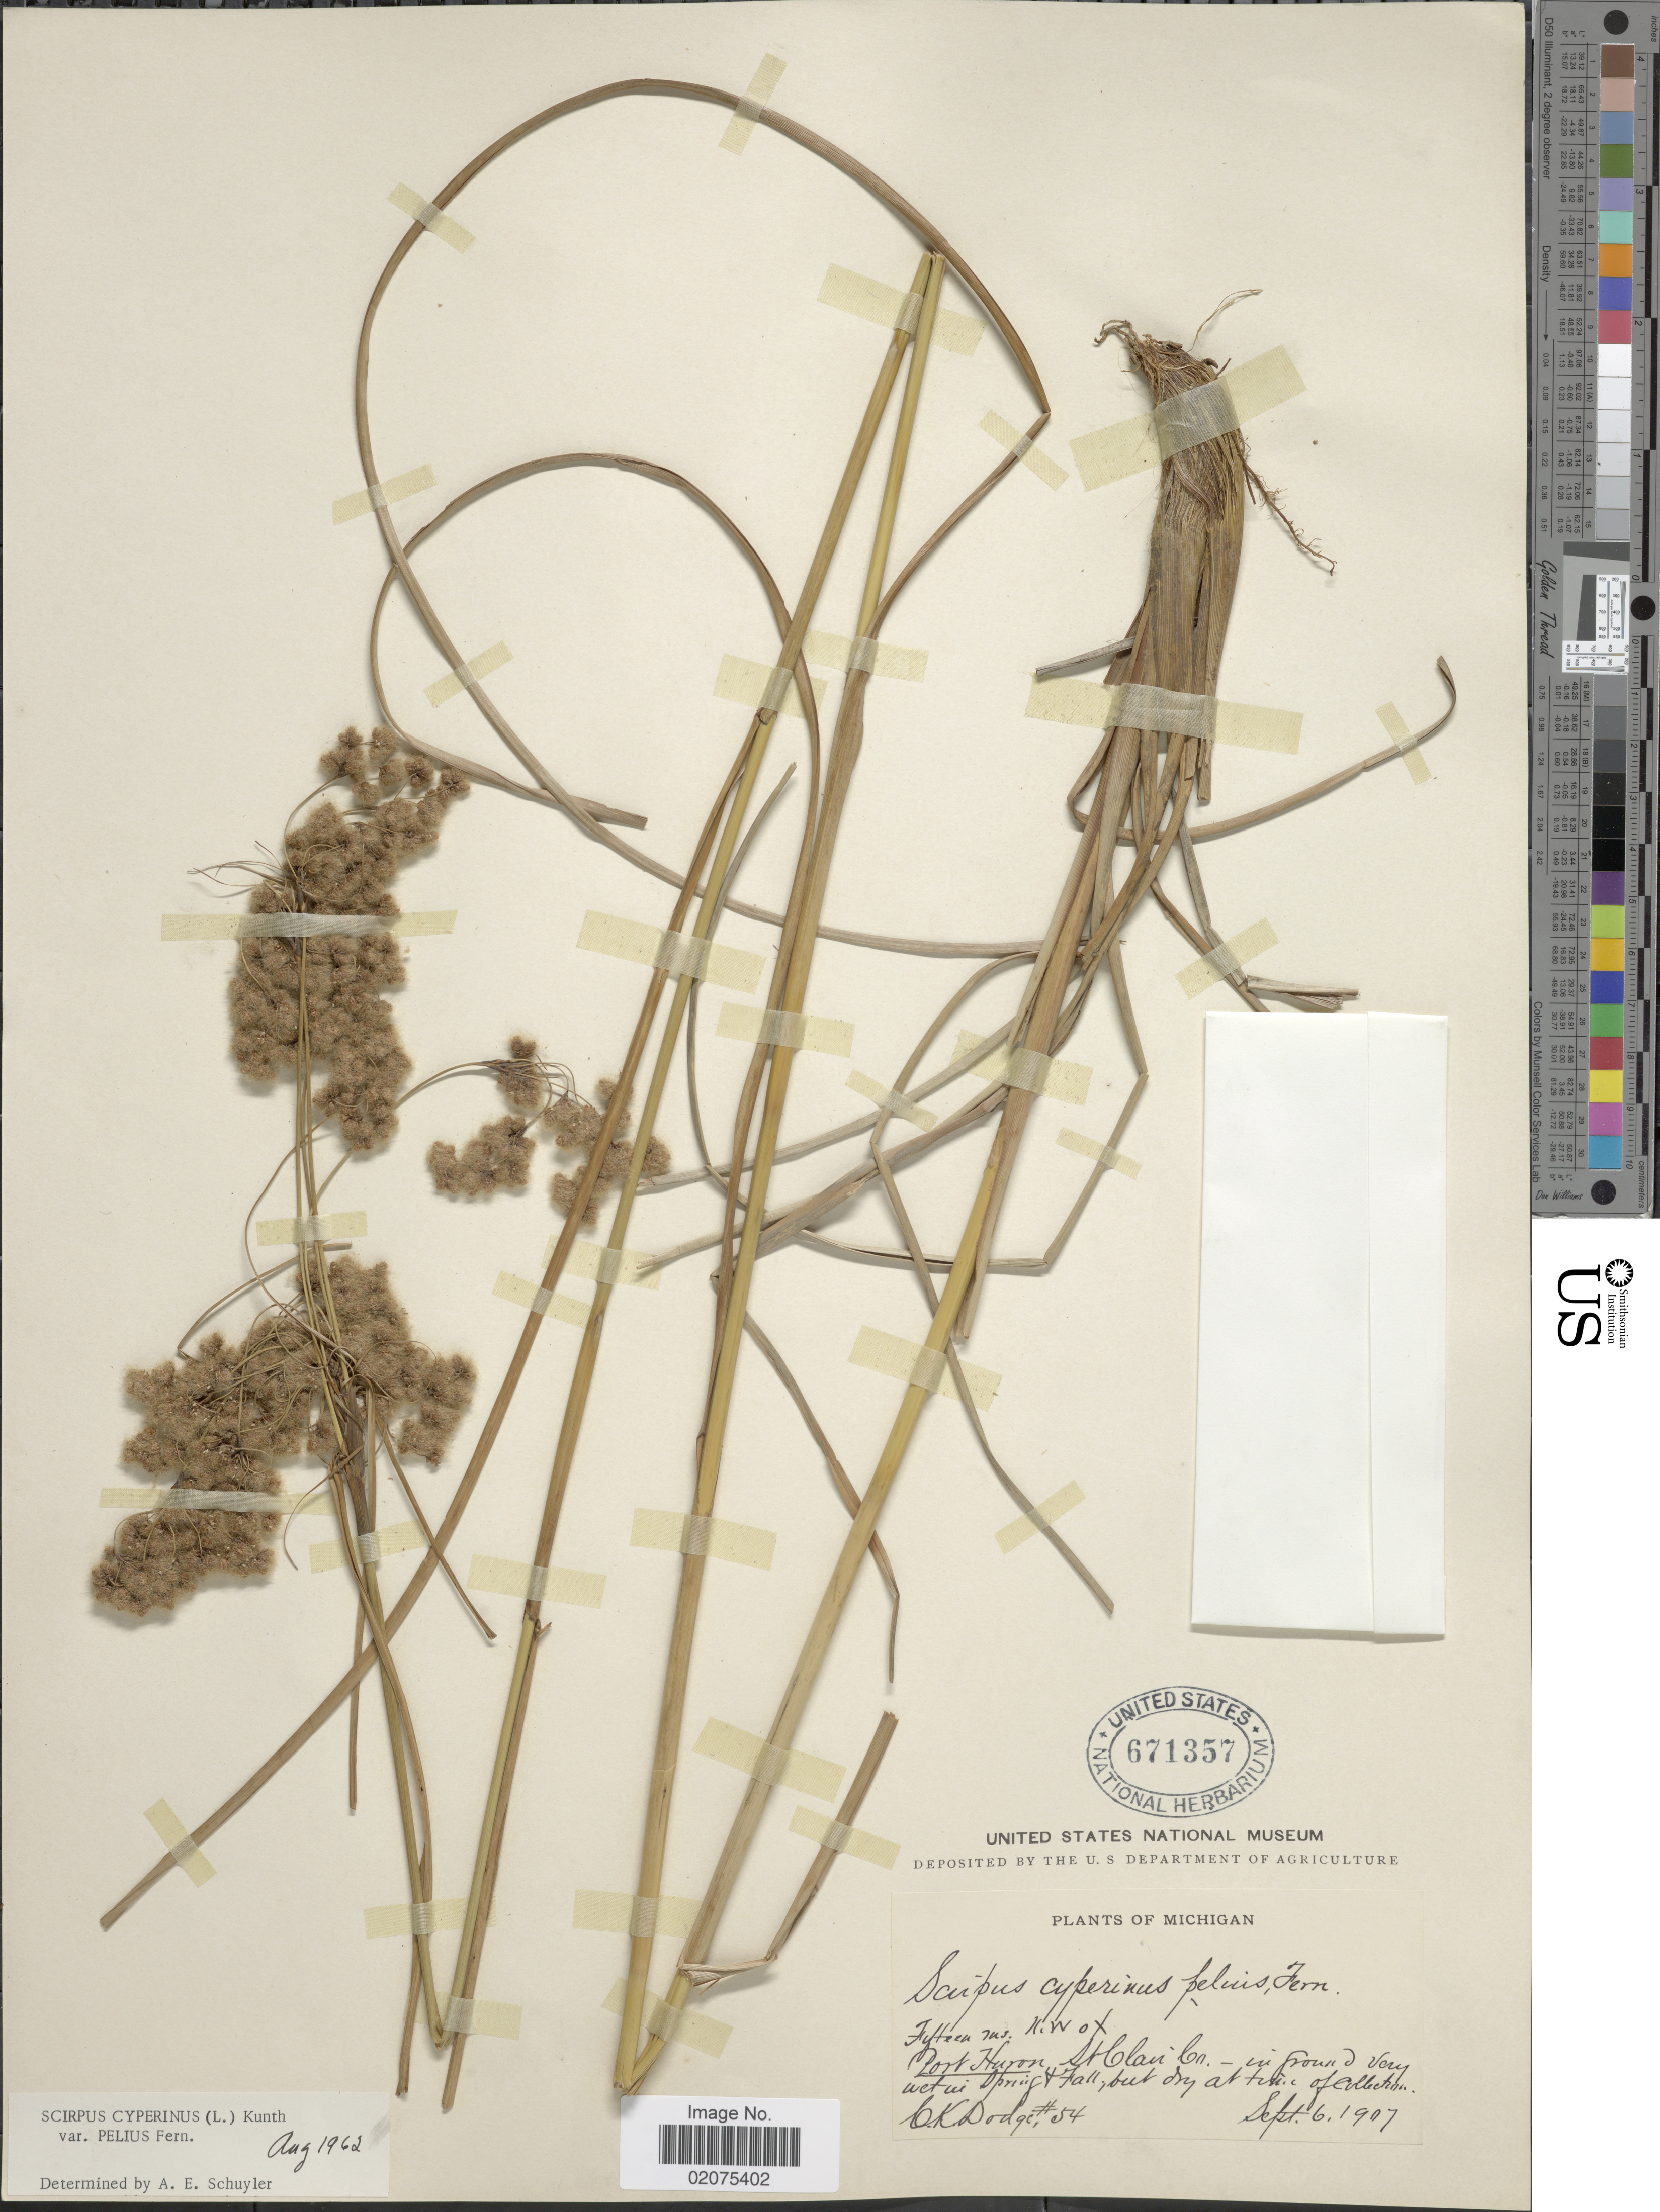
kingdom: Plantae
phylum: Tracheophyta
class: Liliopsida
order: Poales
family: Cyperaceae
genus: Scirpus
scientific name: Scirpus cyperinus var. pelius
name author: Fernald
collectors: C. Dodge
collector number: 54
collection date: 1907-09-06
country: United States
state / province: Michigan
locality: Fifteen ms: N.W. of Port Huron St. Clair Co.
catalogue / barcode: US 671357